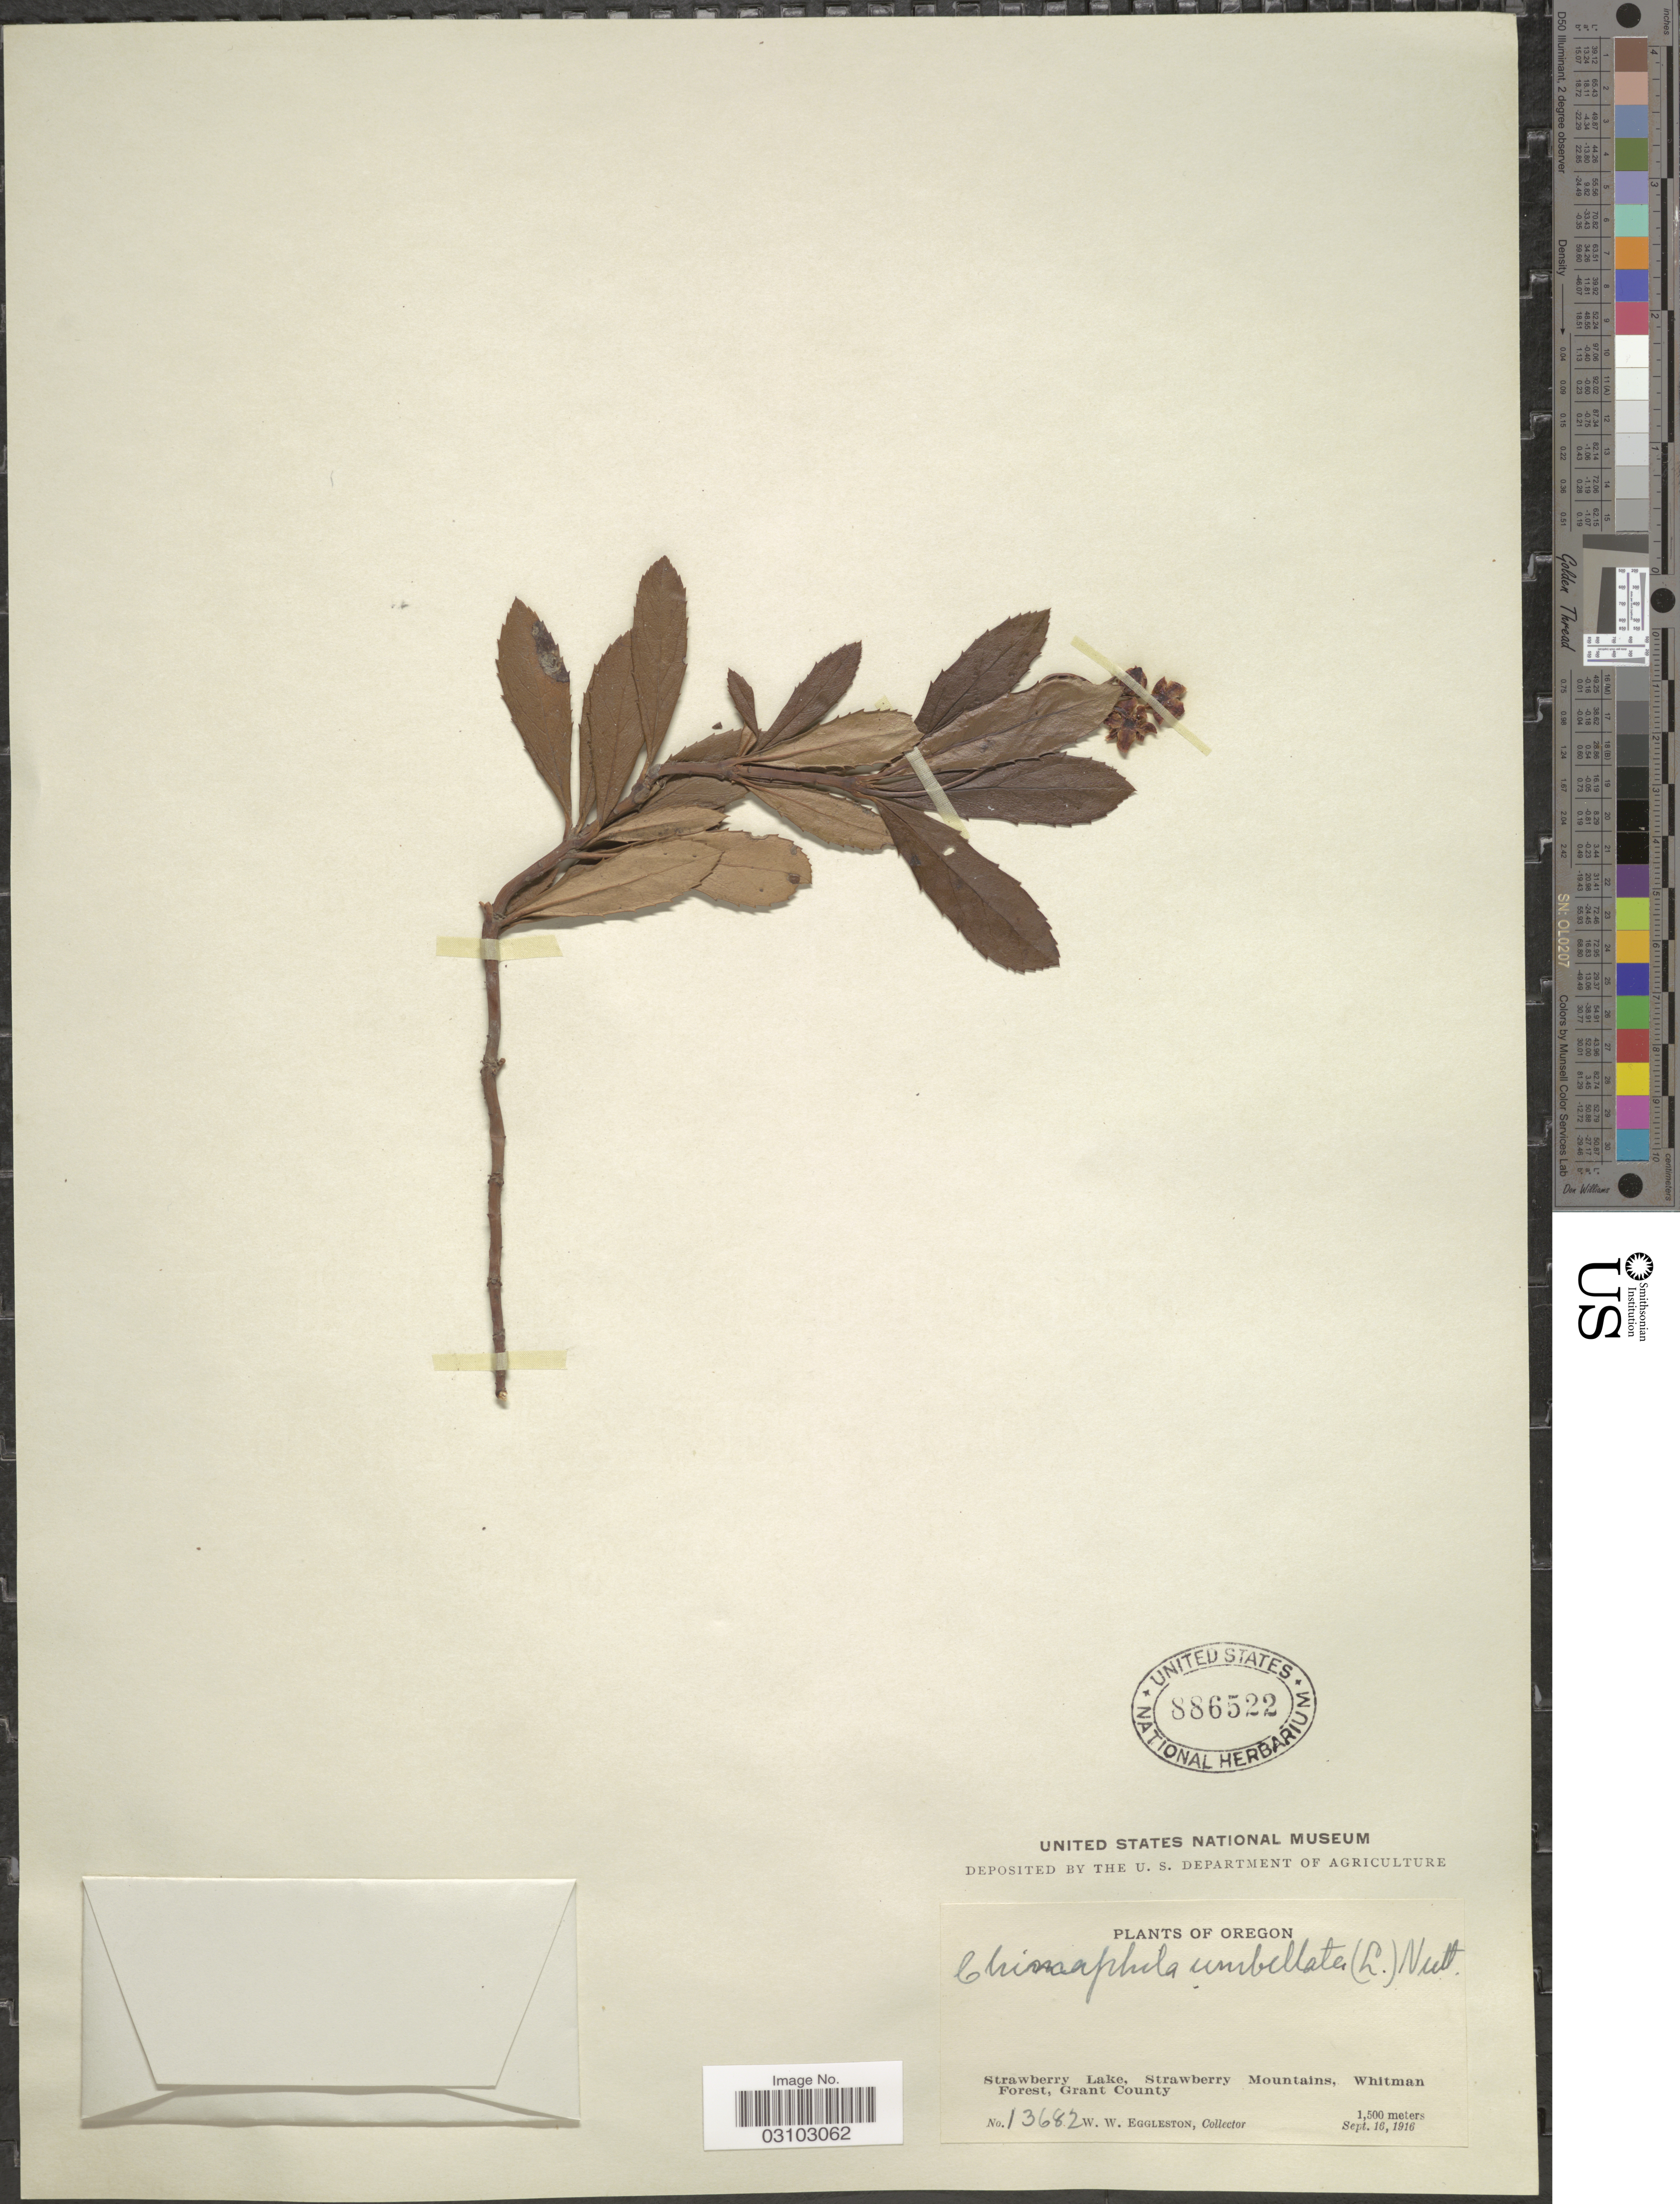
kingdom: Plantae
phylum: Tracheophyta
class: Magnoliopsida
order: Ericales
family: Ericaceae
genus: Chimaphila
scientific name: Chimaphila umbellata var. occidentalis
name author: (Rydb.) S.F. Blake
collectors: W. W. Eggleston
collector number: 13682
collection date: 1916-09-16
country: United States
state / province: Oregon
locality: Strawberry Lake, Strawberry Mountains, Whitman Forest, Grant County.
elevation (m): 1500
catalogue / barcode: US 886522